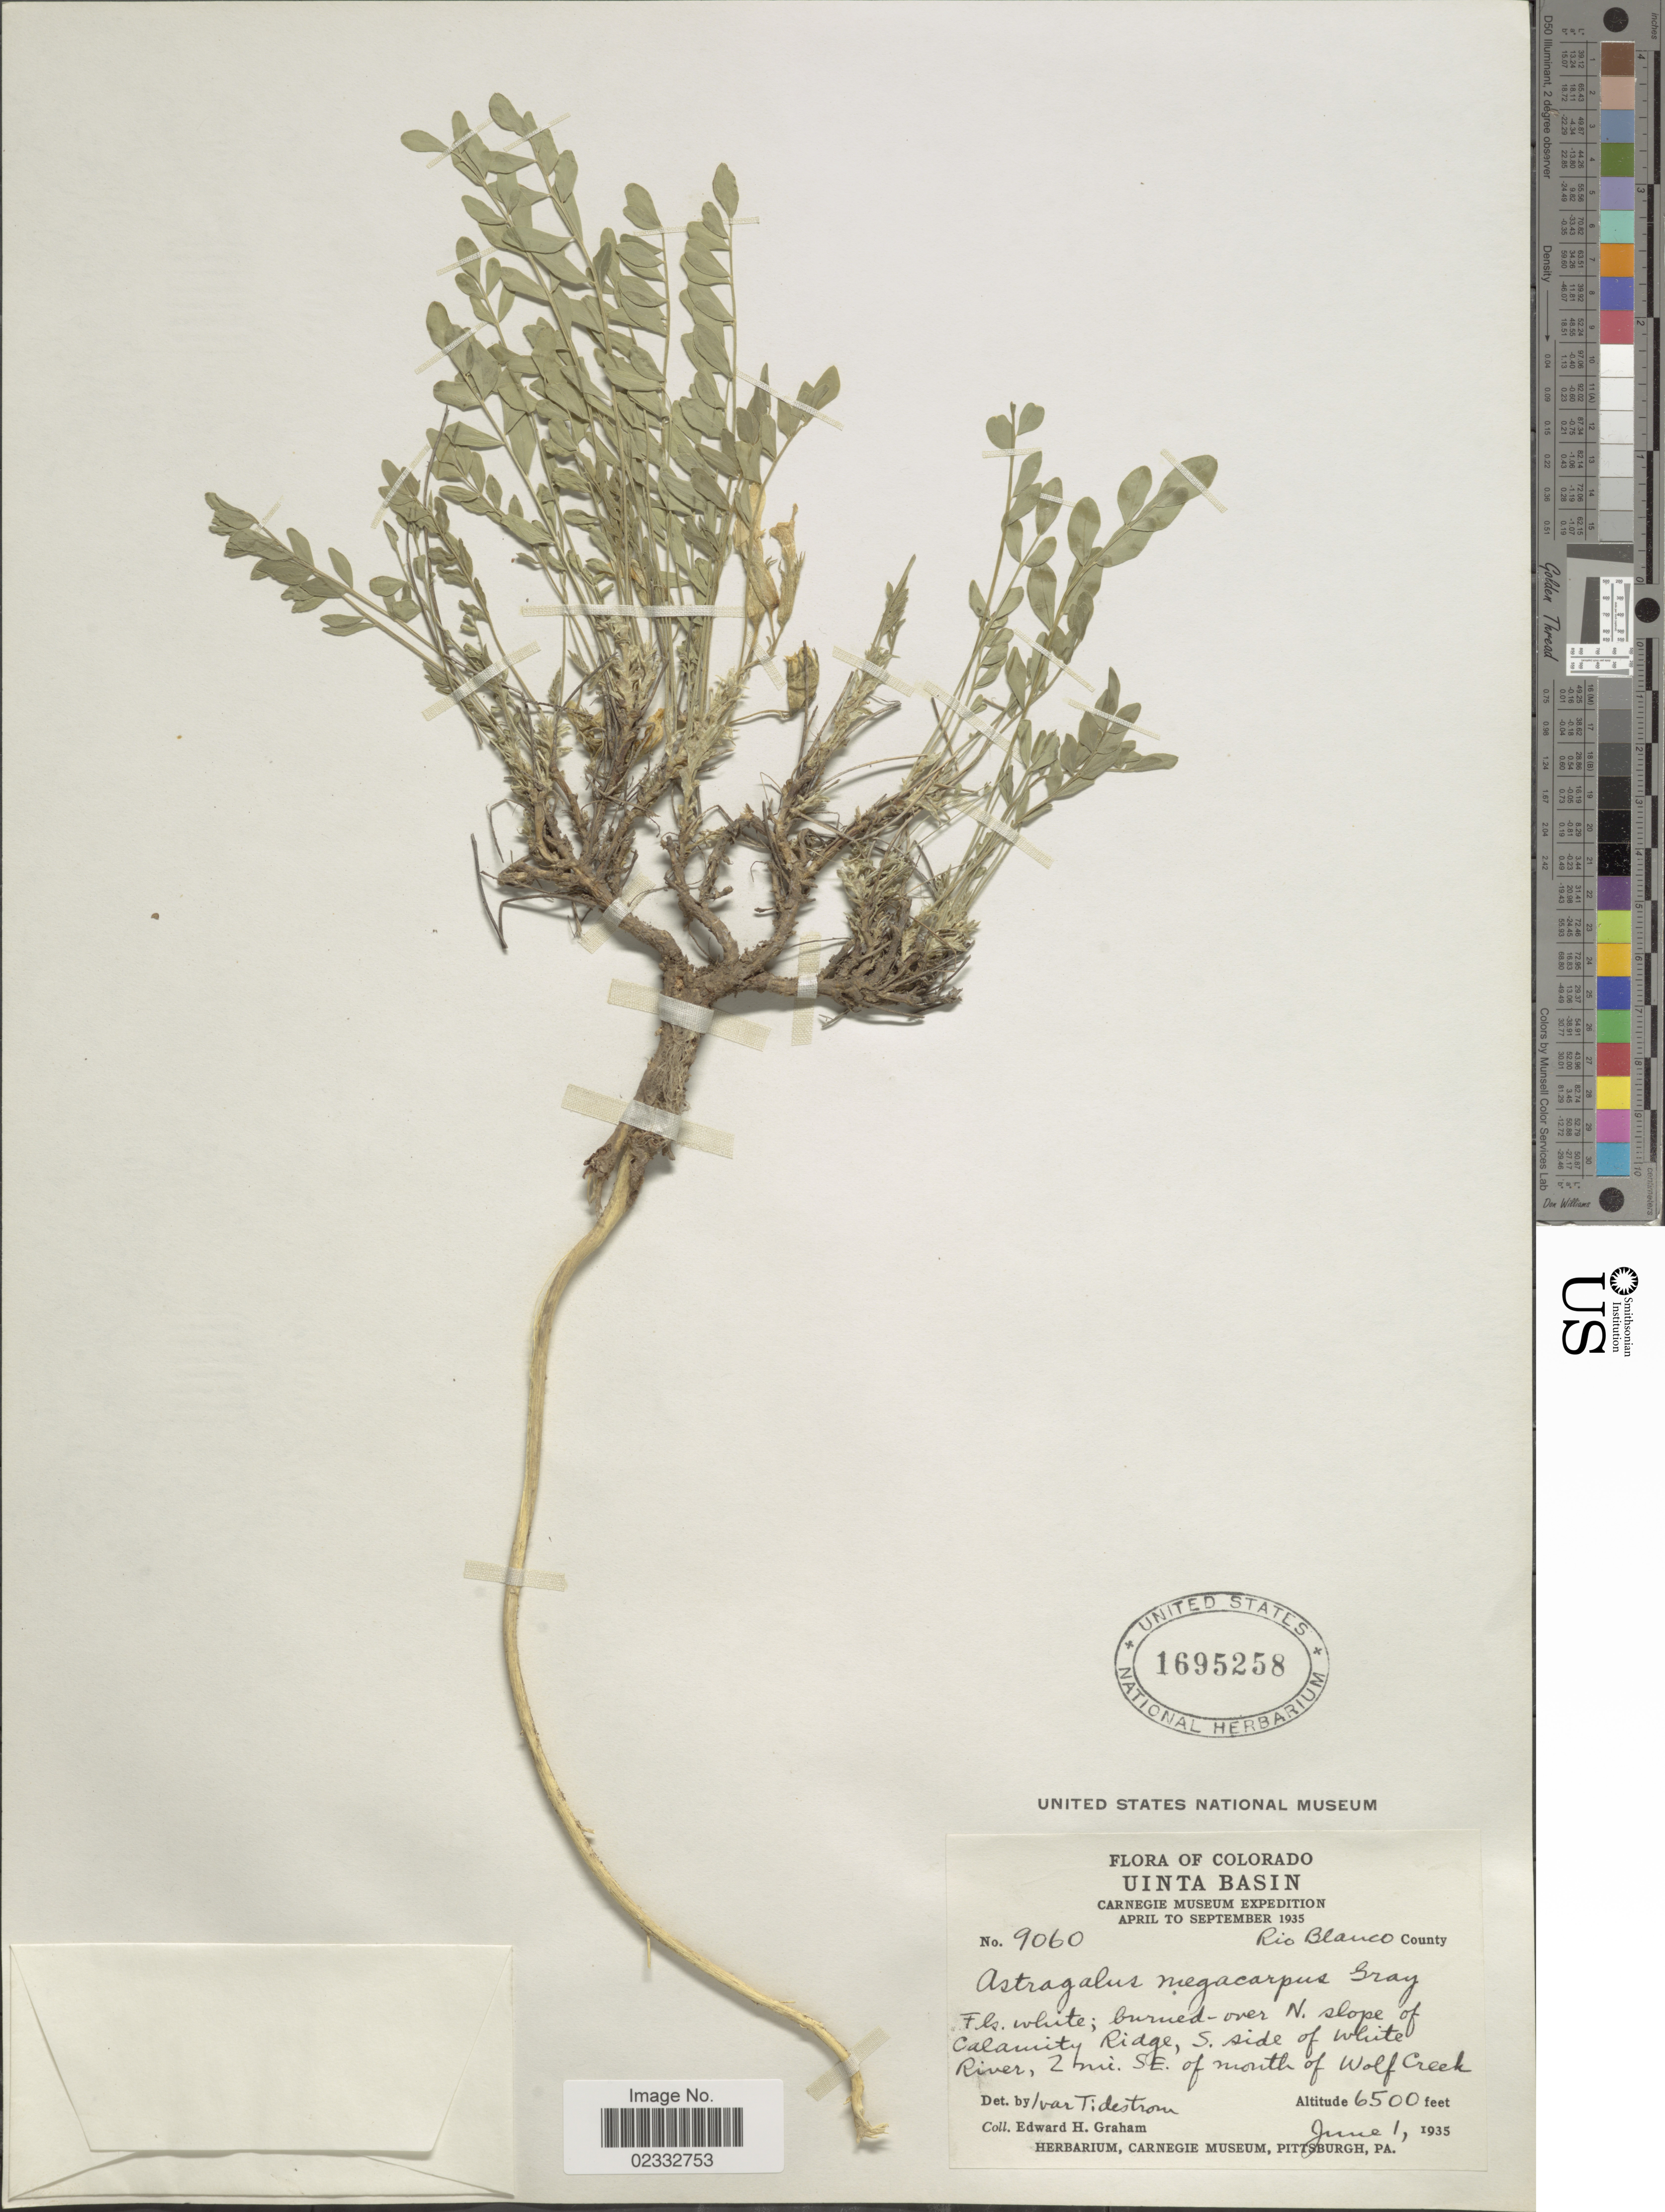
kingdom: Plantae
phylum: Tracheophyta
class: Magnoliopsida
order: Fabales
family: Fabaceae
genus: Astragalus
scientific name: Astragalus megacarpus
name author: (Torr. & A. Gray) A. Gray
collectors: E. Graham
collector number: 9060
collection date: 1935-06-01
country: United States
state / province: Colorado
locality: Uinta Basin, buried-over N. slope of Calanity Ridge, S. side of White River, 2 mi. SE of north of Wolk Creek, Rio Blanco County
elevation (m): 1981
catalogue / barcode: US 1695258